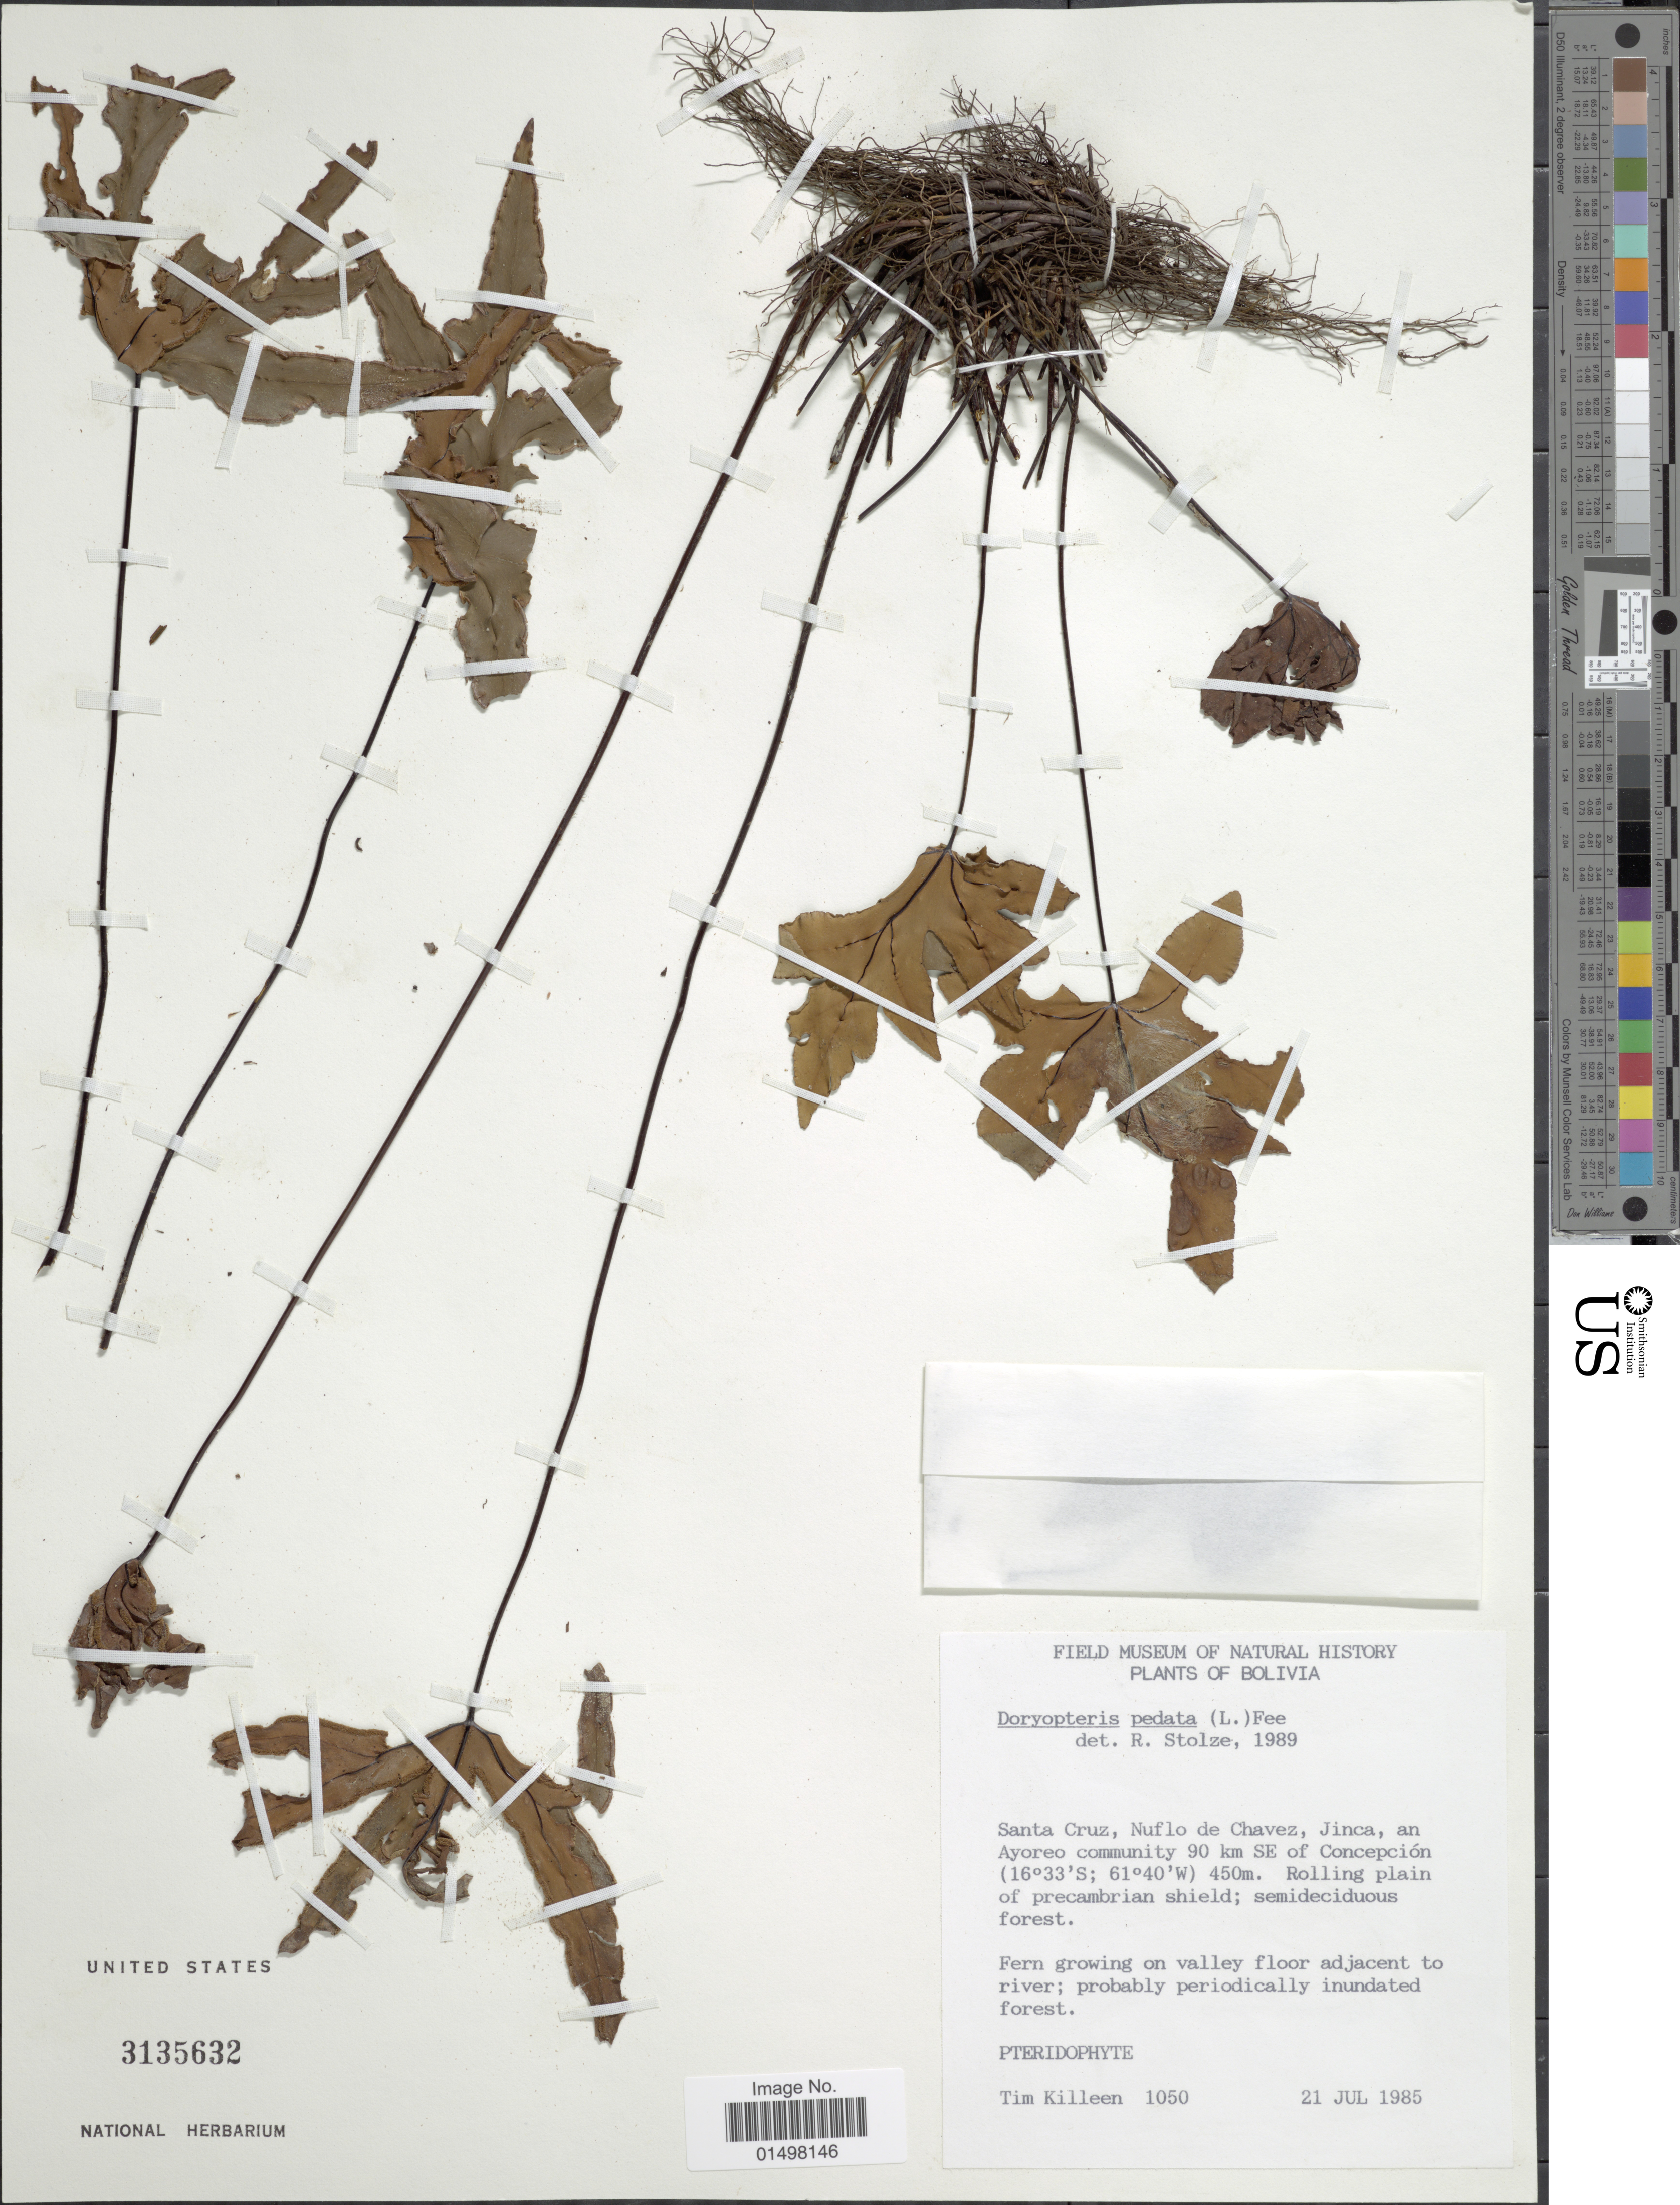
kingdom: Plantae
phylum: Tracheophyta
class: Polypodiopsida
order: Polypodiales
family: Pteridaceae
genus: Doryopteris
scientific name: Doryopteris pedata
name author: (L.) Fée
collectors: T. J. Killeen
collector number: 1050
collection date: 1985-07-21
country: Bolivia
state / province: Santa Cruz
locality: Nuflo de Chavez, Jinca, an Ayoreo community 90 km SE of Concepcion.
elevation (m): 450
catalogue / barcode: US 3135632